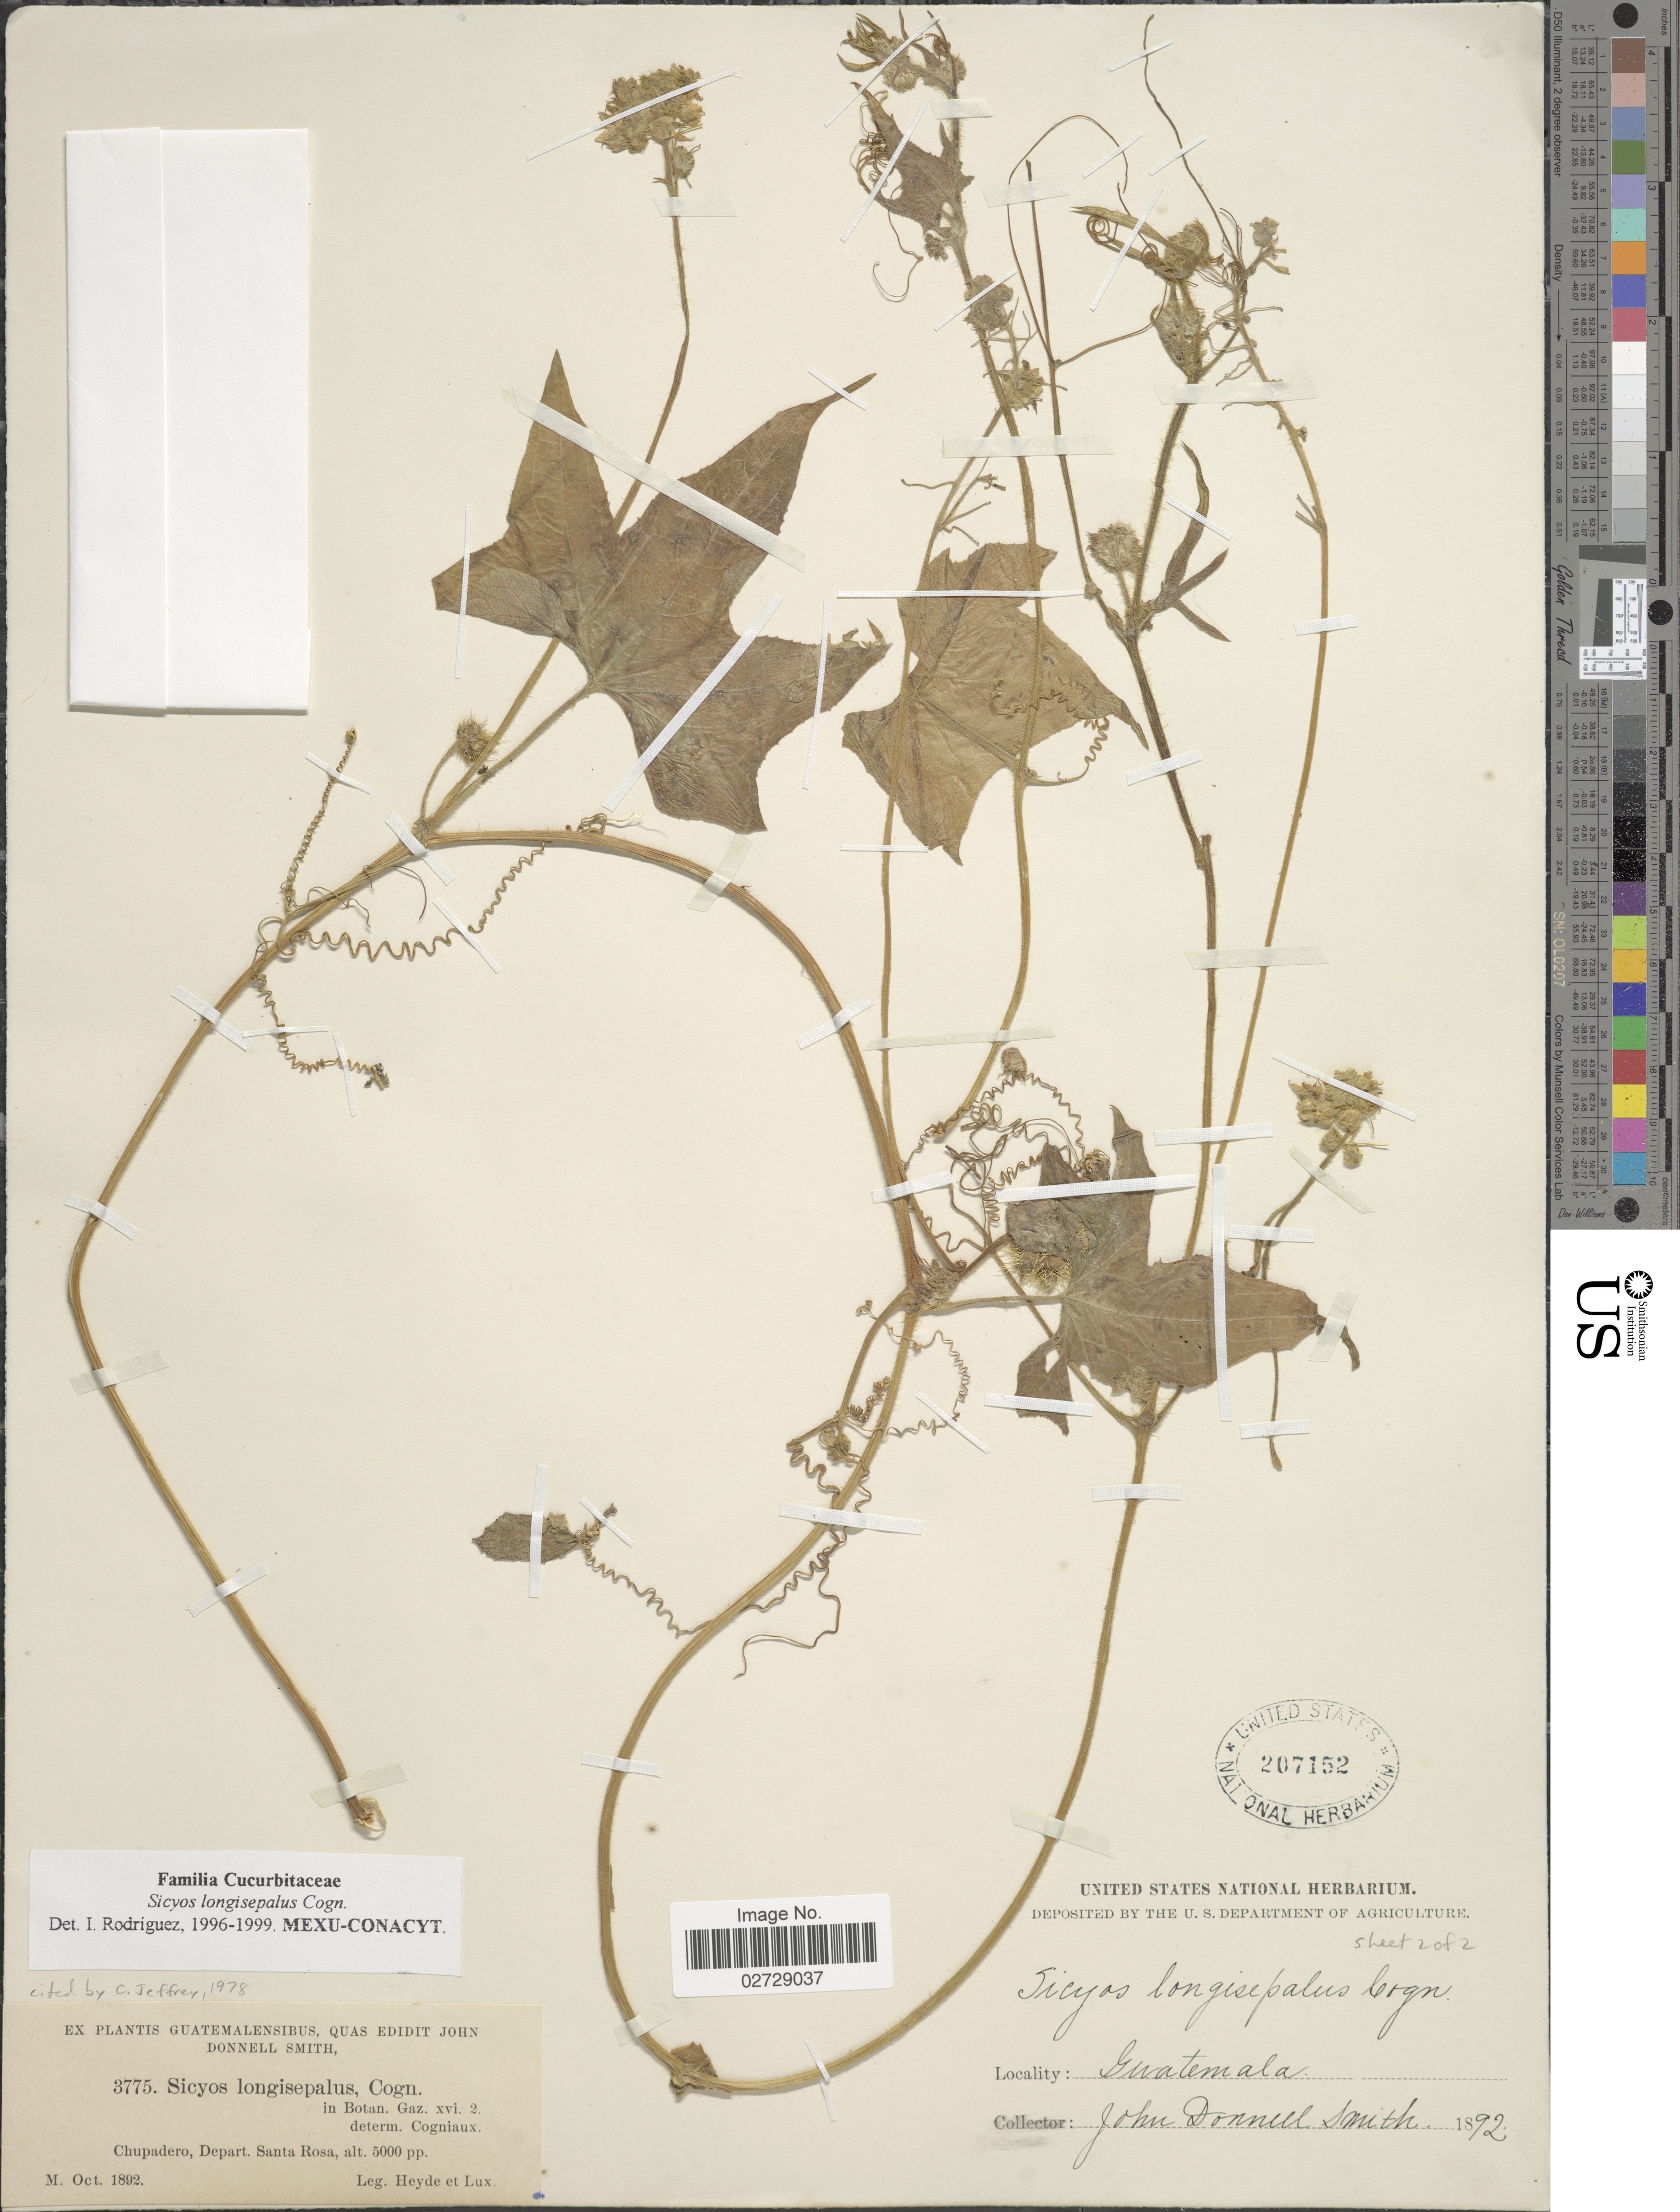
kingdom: Plantae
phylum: Tracheophyta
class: Magnoliopsida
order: Cucurbitales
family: Cucurbitaceae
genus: Sicyos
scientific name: Sicyos longisepalus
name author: Cogn. in Donn. Sm.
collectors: Heyde & Lux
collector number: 3775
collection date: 1892-10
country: Guatemala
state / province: Santa Rosa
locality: Chupadero, Depart. Santa Rosa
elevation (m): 1524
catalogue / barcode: US 207152